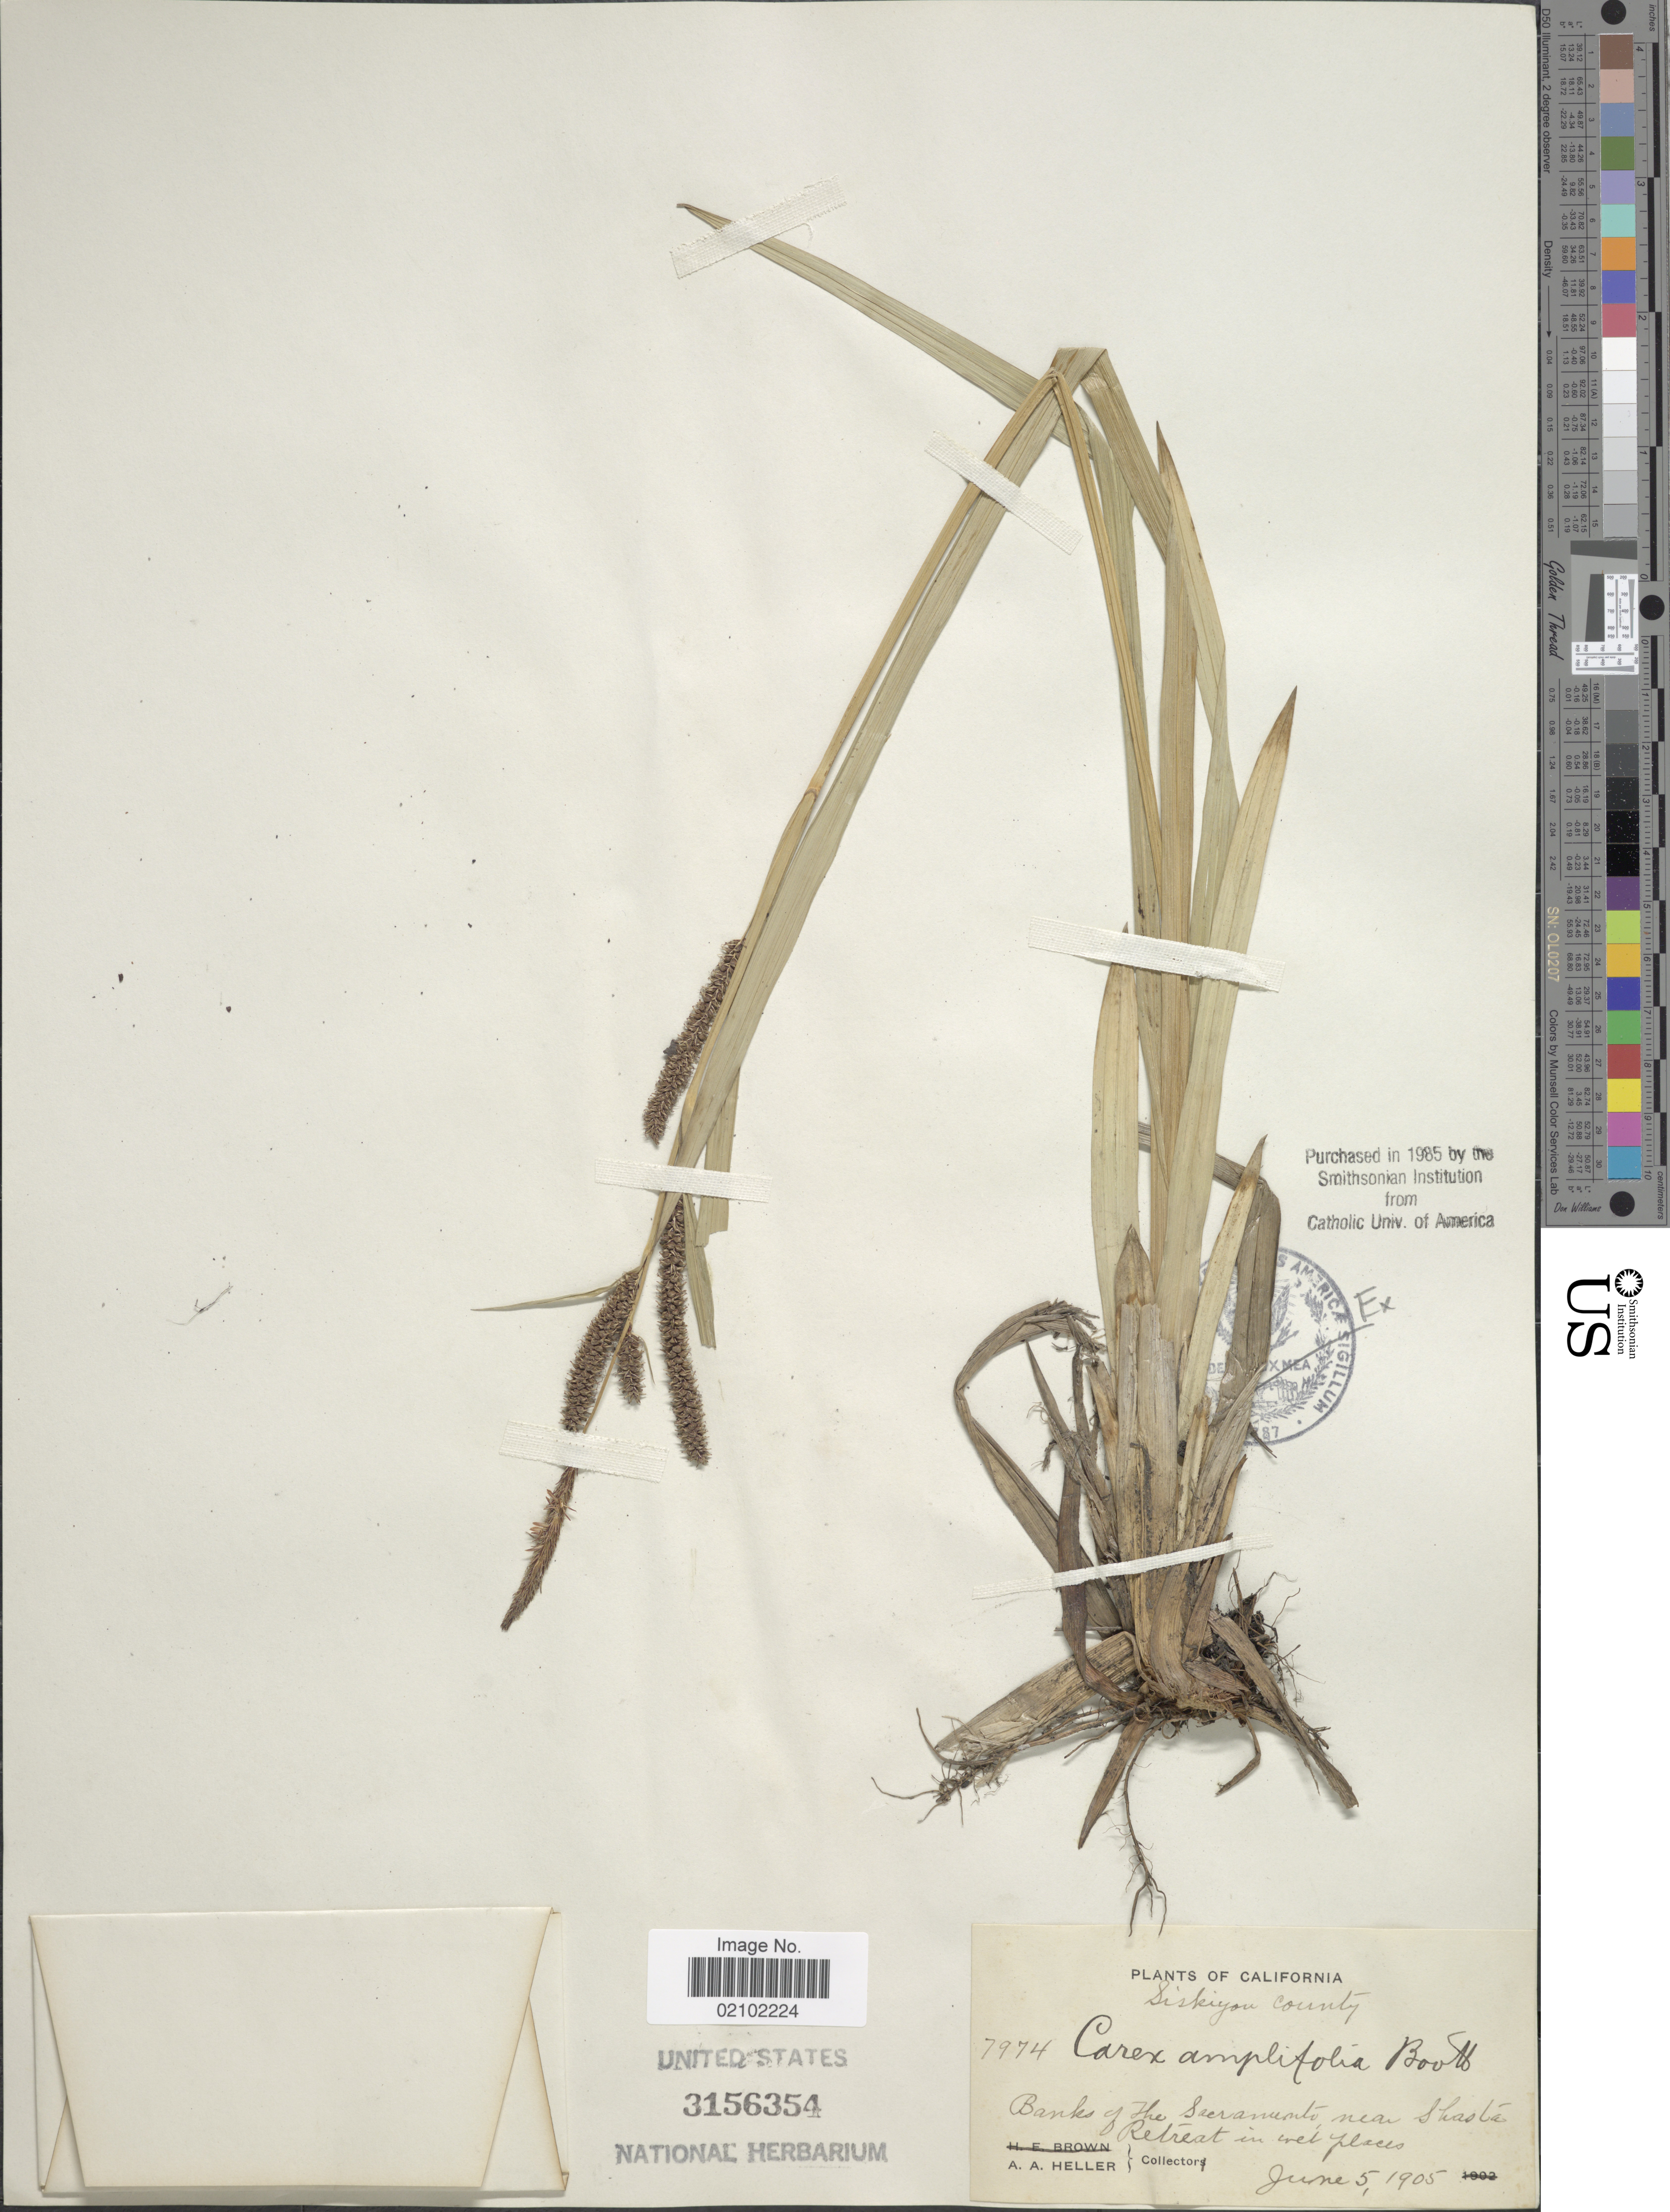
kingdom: Plantae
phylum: Tracheophyta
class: Liliopsida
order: Poales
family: Cyperaceae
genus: Carex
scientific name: Carex amplifolia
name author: Boott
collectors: A. A. Heller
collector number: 7974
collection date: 1905-06-05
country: United States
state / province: California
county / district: Siskiyou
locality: Banks of the Sacramento near Shasta Retreat. Siskiyou County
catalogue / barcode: US 3156354